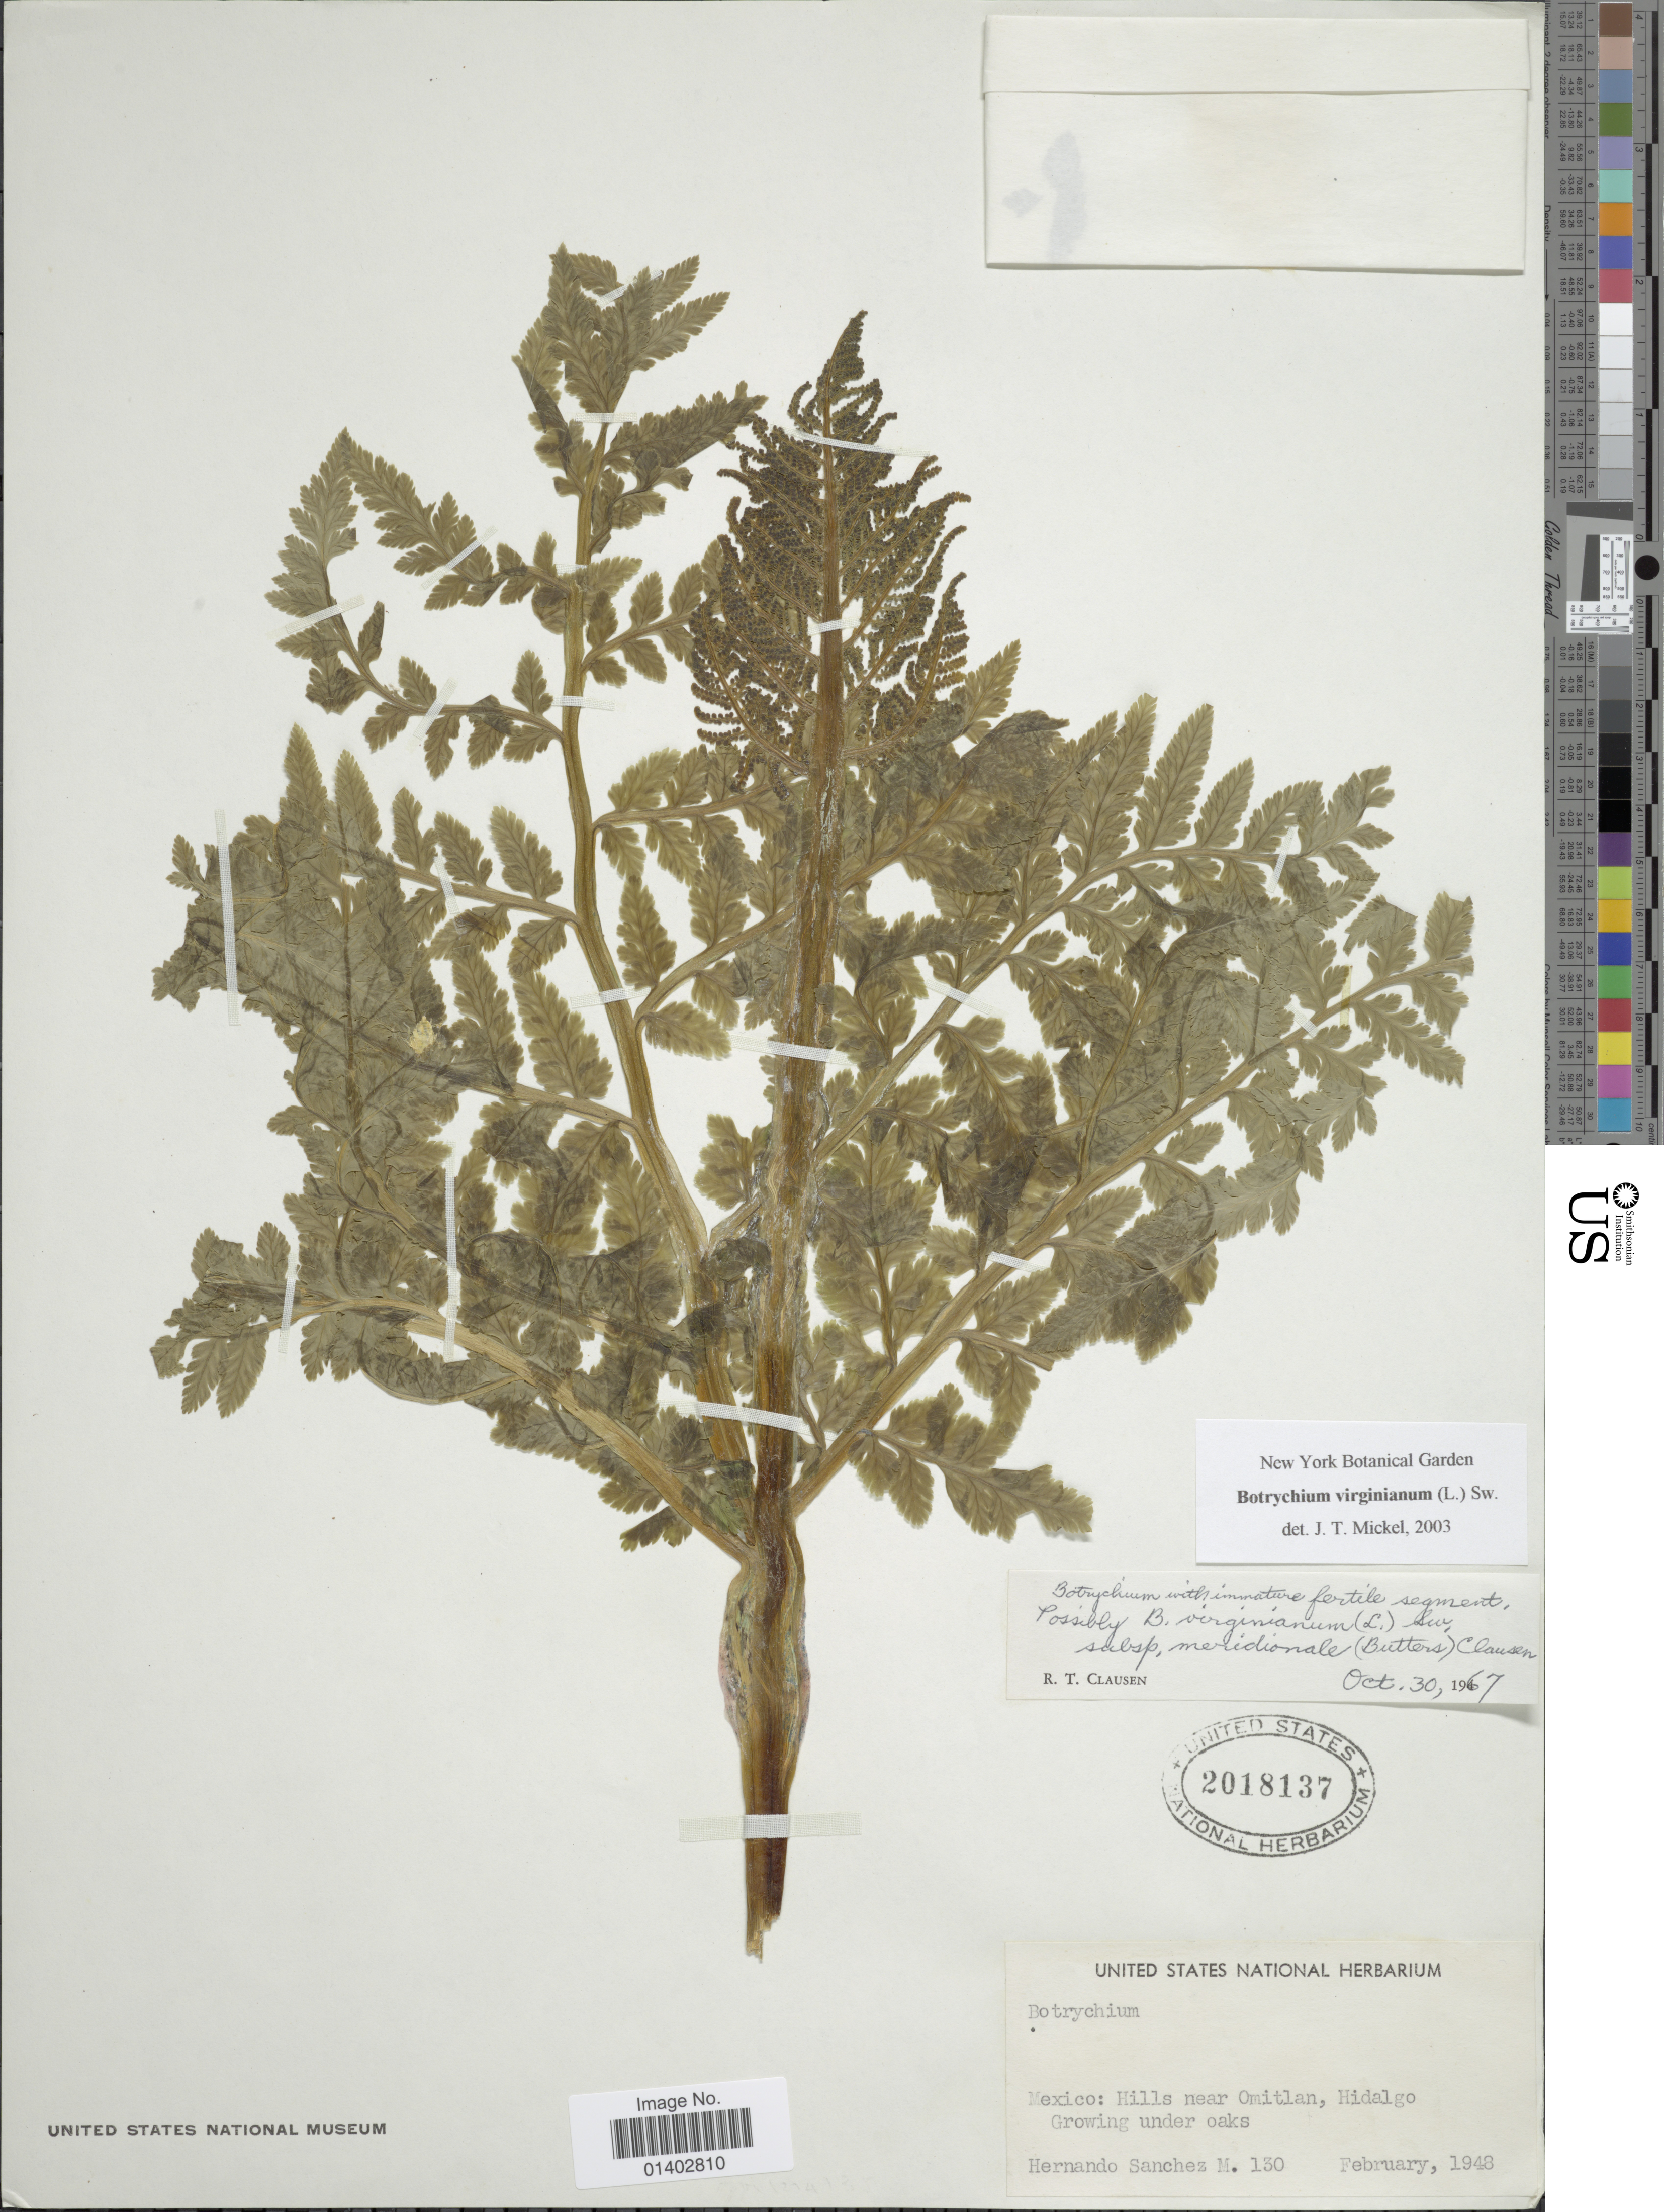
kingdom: Plantae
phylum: Tracheophyta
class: Polypodiopsida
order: Ophioglossales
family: Ophioglossaceae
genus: Botrychium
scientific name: Botrychium virginianum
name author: (L.) Sw.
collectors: H. Sánchez-Mejorada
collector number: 130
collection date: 1848-02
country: Mexico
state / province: Hidalgo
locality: Hill near Omitlan, Growing under oaks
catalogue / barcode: US 2018137